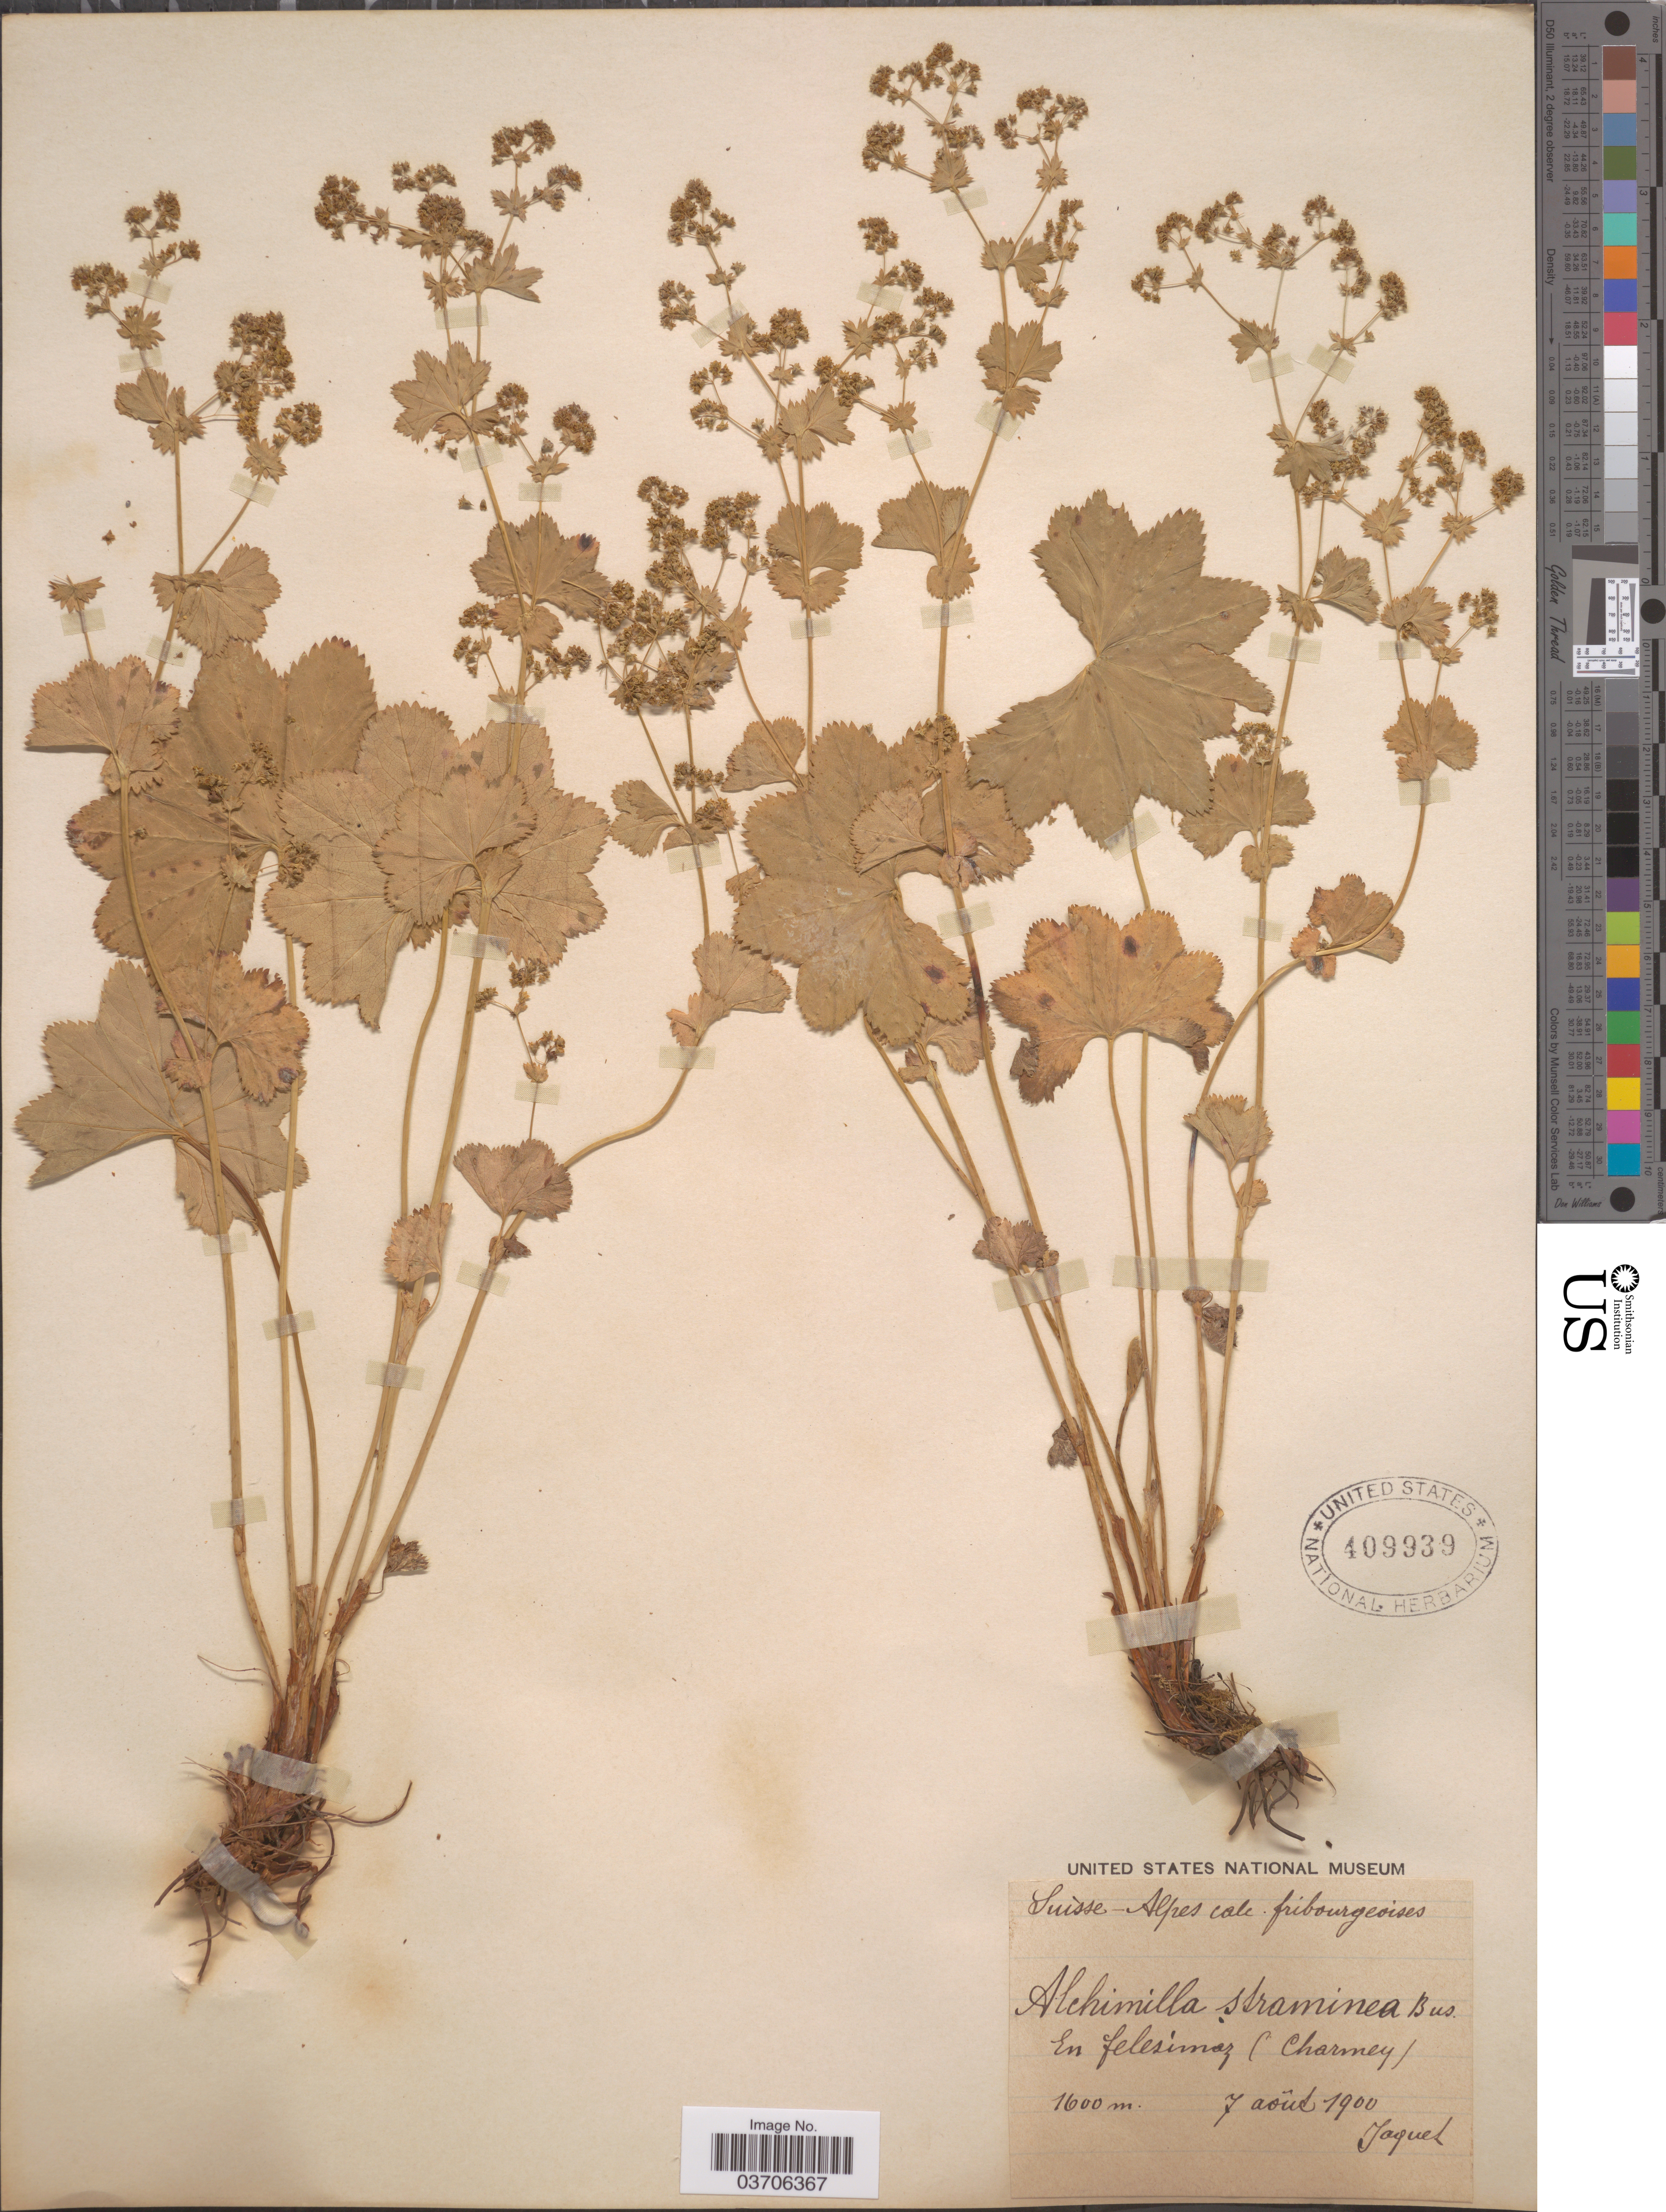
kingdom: Plantae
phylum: Tracheophyta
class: Magnoliopsida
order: Rosales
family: Rosaceae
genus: Alchemilla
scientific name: Alchemilla straminea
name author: Buser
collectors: -. Jaquet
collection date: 1900-08-07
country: Switzerland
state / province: Fribourg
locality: Suisse- Alpes calc. fribourgeoises. En felesimaz (Charmey).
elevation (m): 1600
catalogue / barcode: US 409939